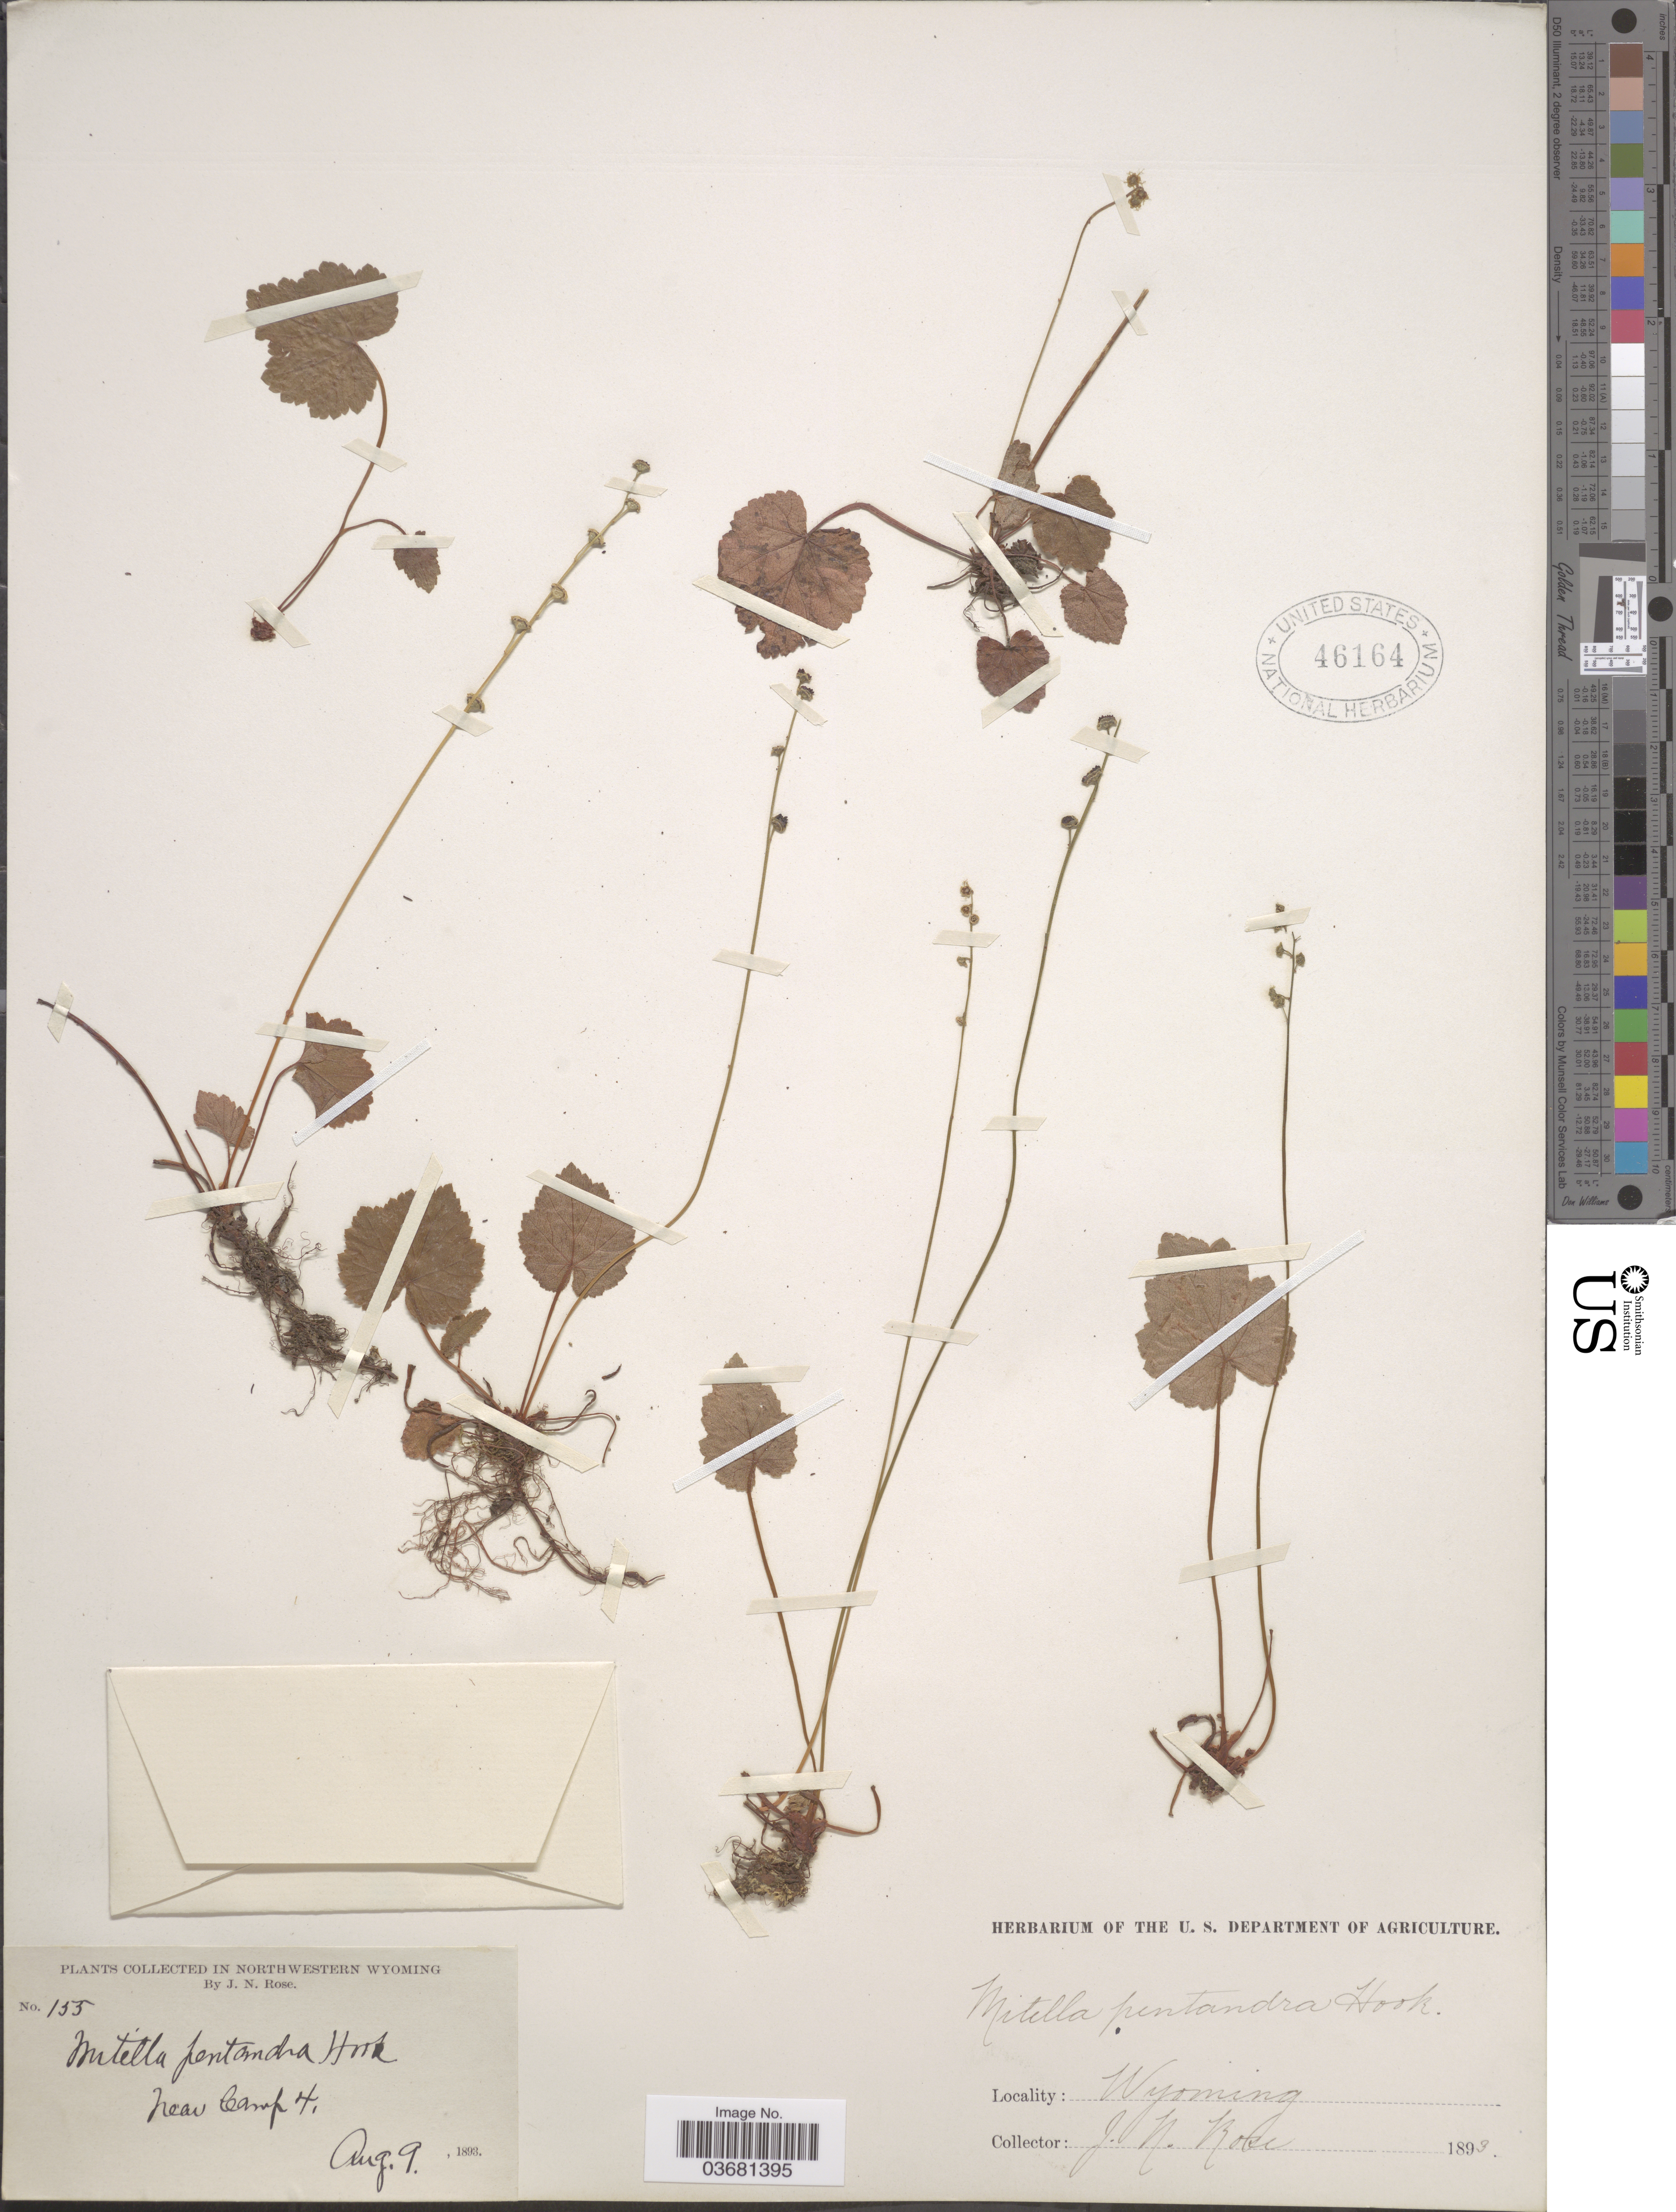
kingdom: Plantae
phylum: Tracheophyta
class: Magnoliopsida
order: Saxifragales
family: Saxifragaceae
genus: Mitella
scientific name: Mitella pentandra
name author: Hook.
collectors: J. N. Rose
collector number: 155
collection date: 1893-08-09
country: United States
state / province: Wyoming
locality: In Northwestern Wyoming. Near Camp 4.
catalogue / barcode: US 46164